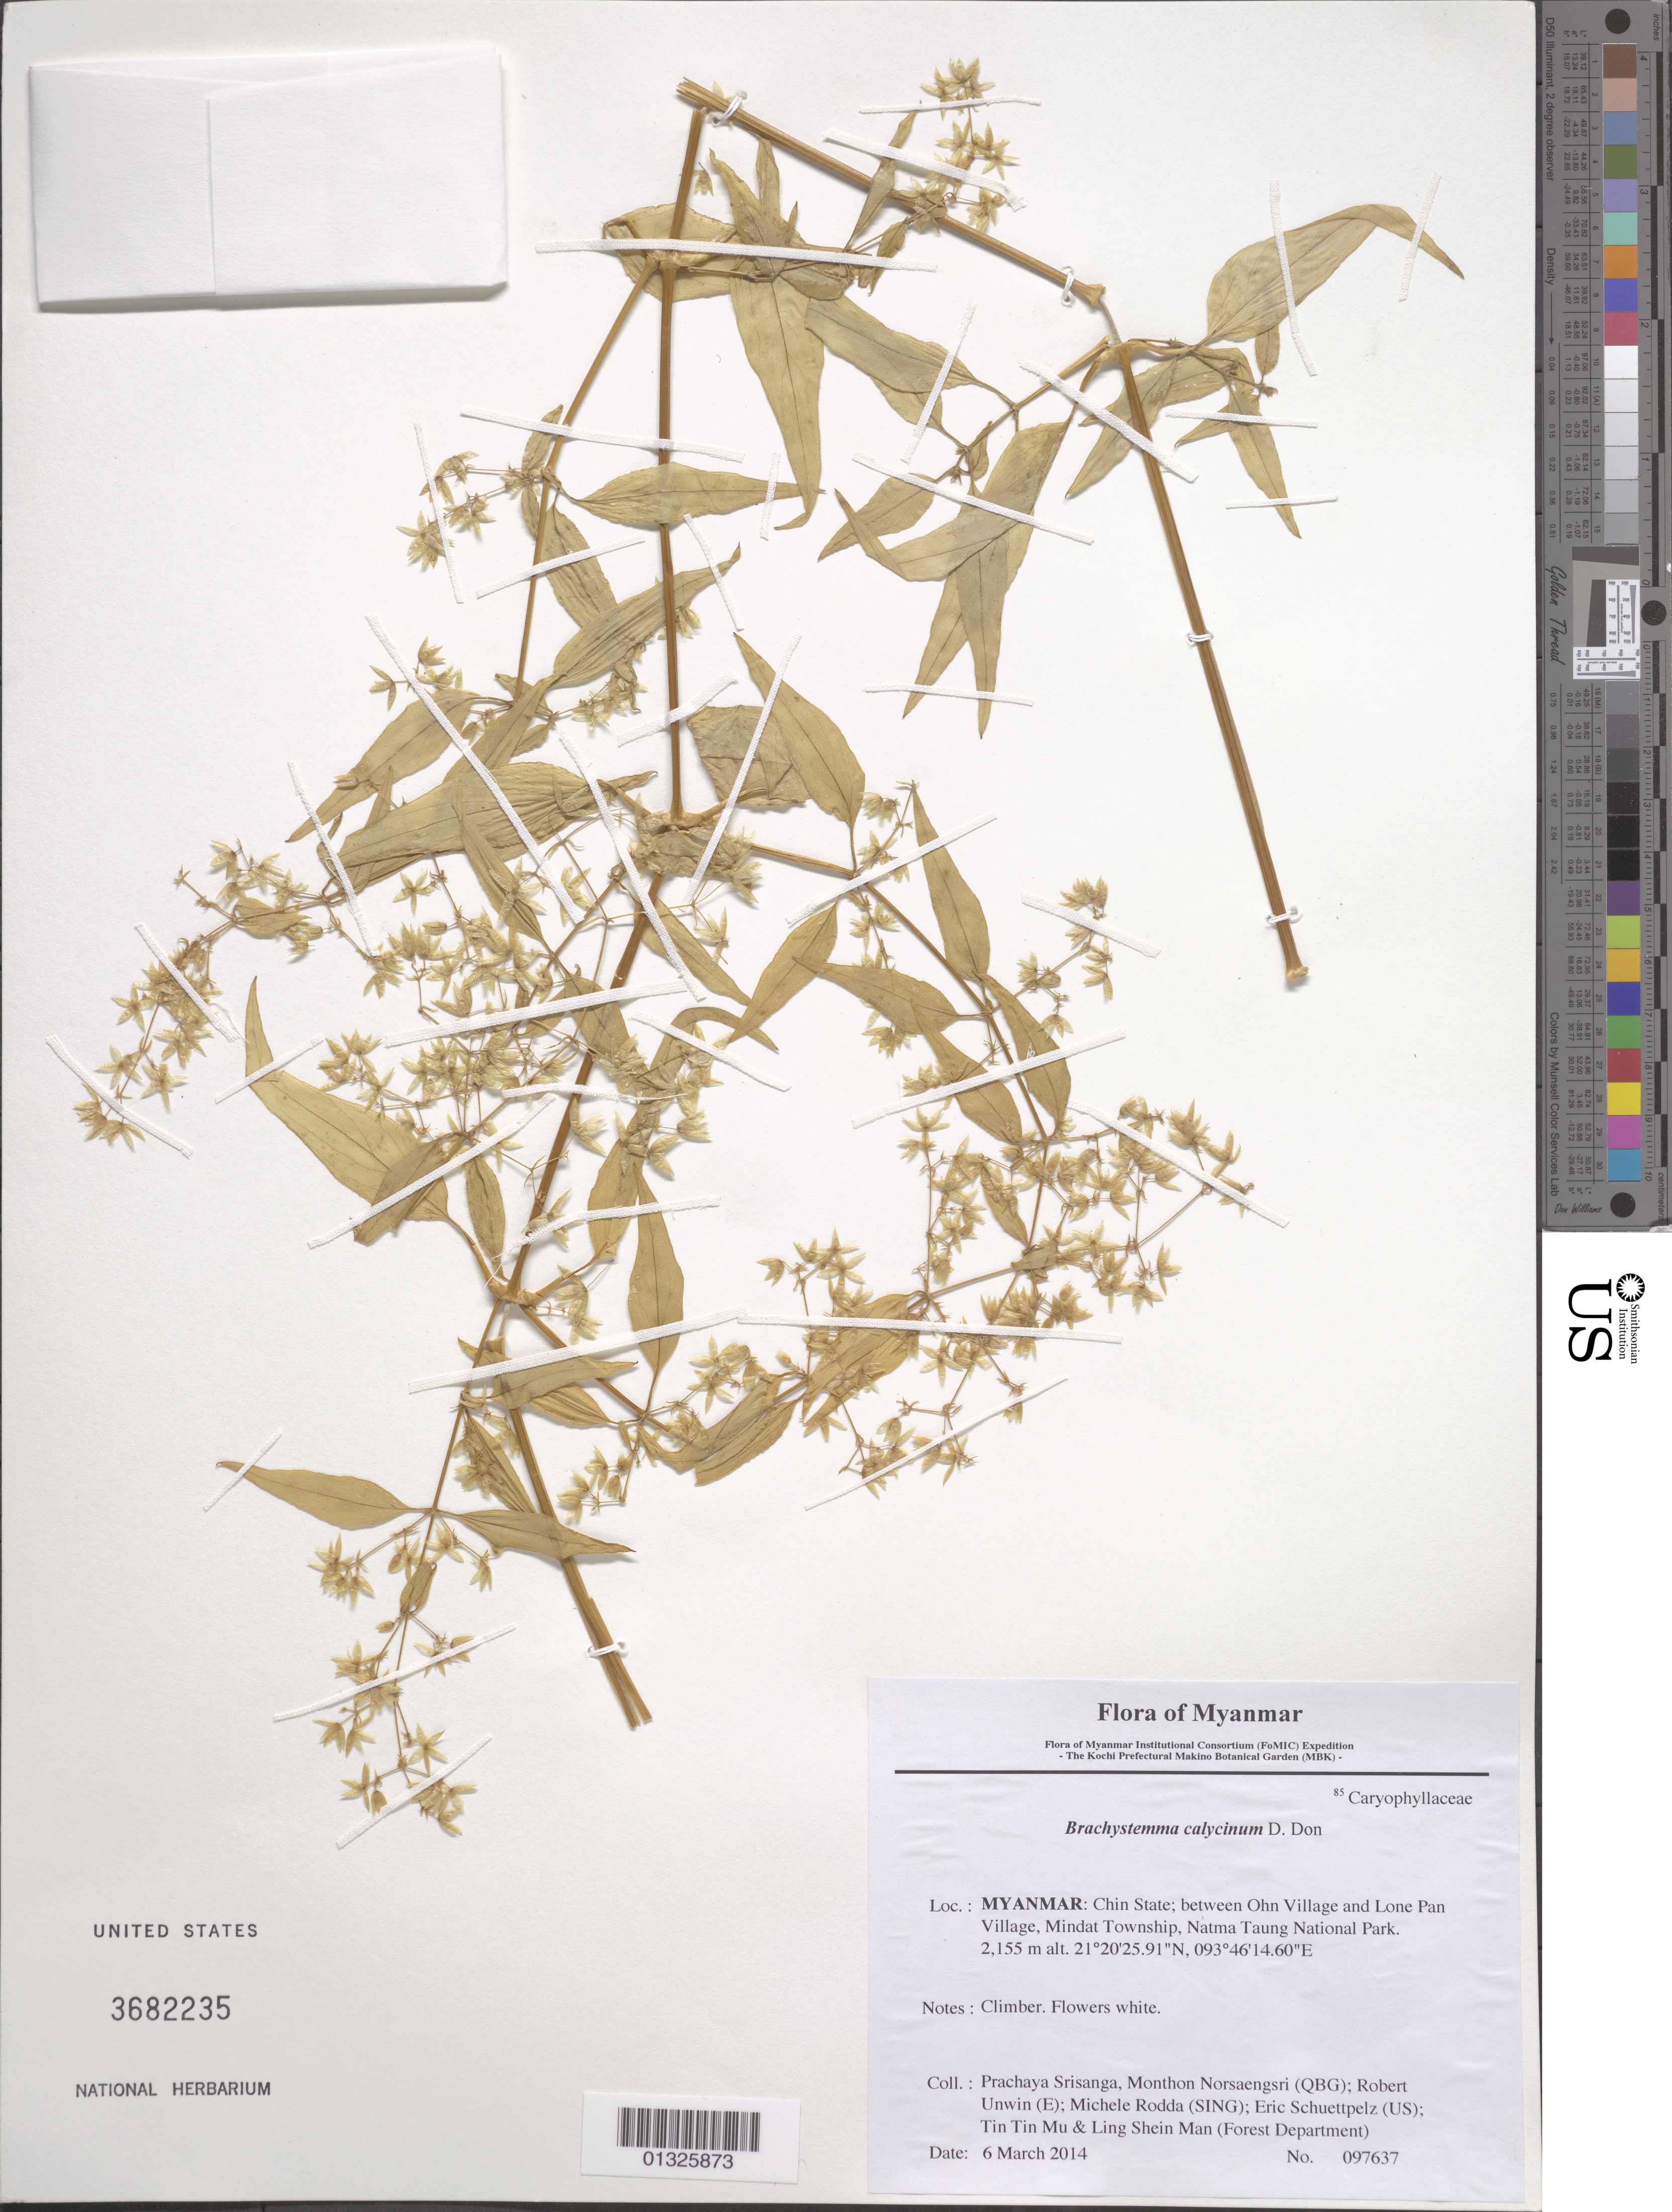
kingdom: Plantae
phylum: Tracheophyta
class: Magnoliopsida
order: Caryophyllales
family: Caryophyllaceae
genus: Brachystemma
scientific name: Brachystemma calycinum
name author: D. Don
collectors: P. Srisanga, M. Norsaengsri, R. Unwin, M. Rodda, E. Schuettpelz, Tin Tin Mu & Ling Shein Man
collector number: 97637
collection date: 2014-03-06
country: Myanmar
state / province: Chin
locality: Between Ohn Village and Lone Pan Village, Mindat Township, Natma Taung National Park.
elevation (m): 2155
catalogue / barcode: US 3682235